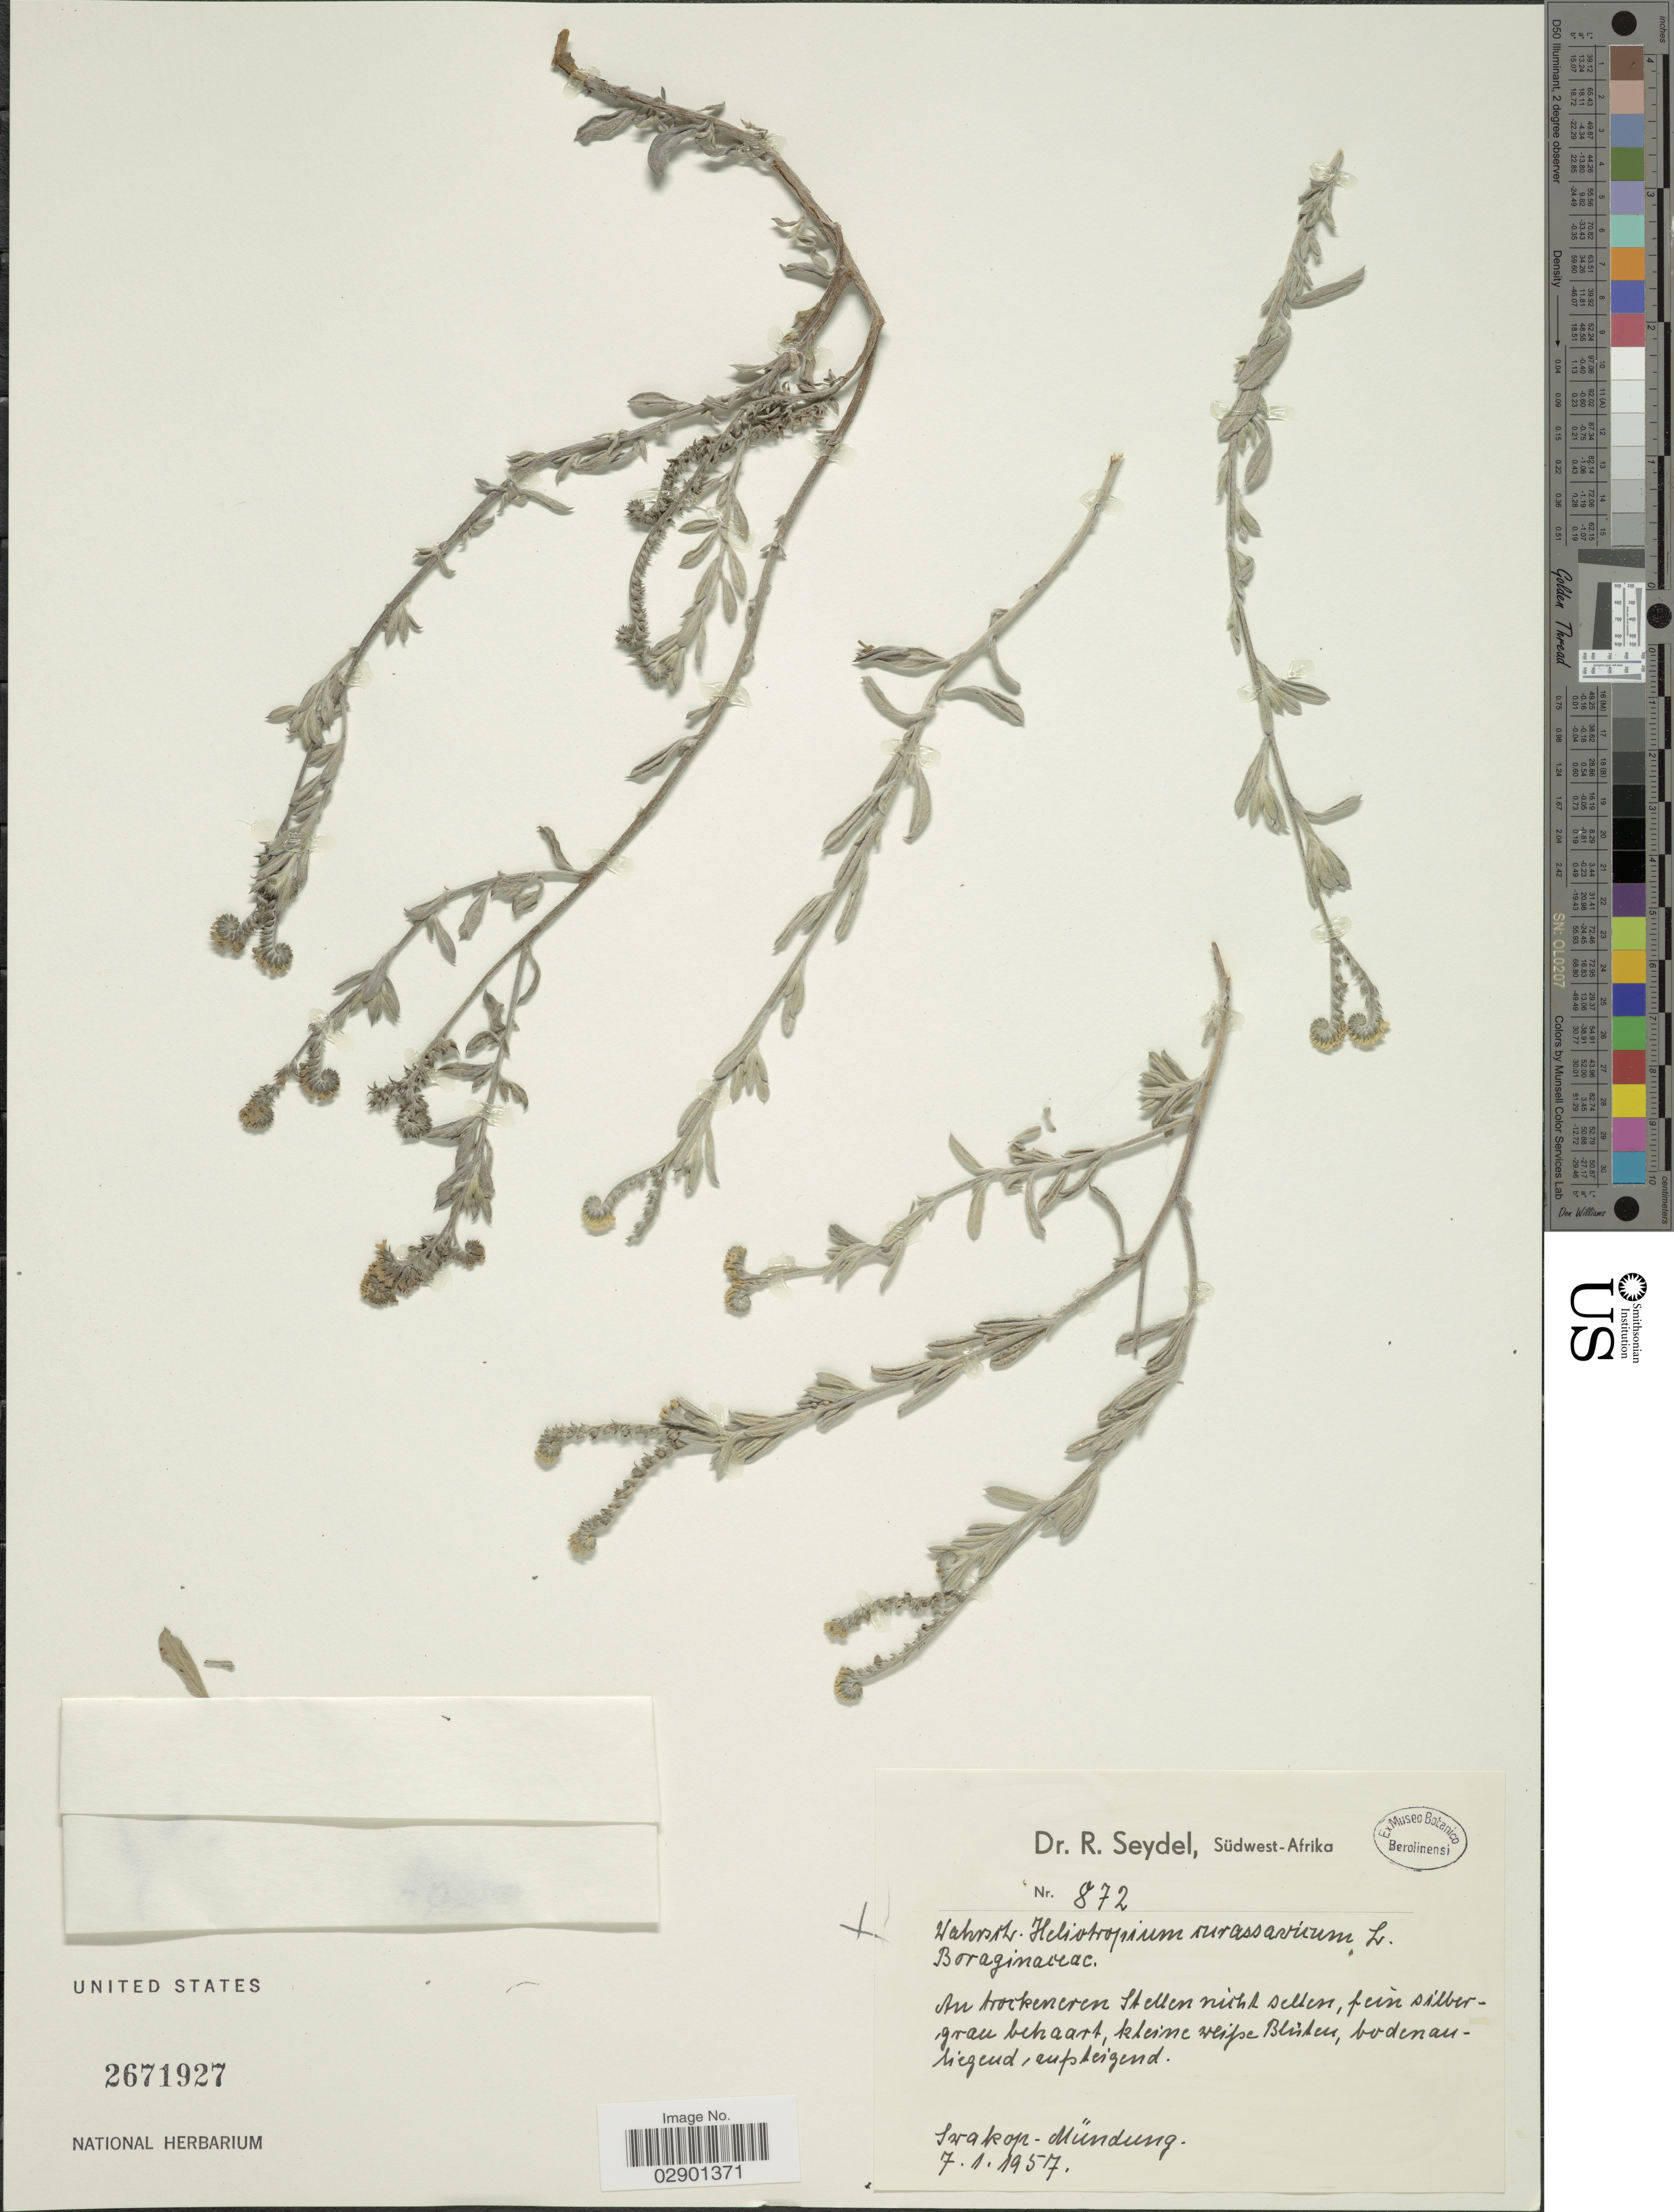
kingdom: Plantae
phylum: Tracheophyta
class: Magnoliopsida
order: Boraginales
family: Heliotropiaceae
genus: Heliotropium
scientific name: Heliotropium ovalifolium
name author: Forssk.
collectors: R. Seydel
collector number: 872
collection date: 1957-01-07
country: Namibia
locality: Südwest-Afrika. Swakop-Mündung.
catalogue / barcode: US 2671927